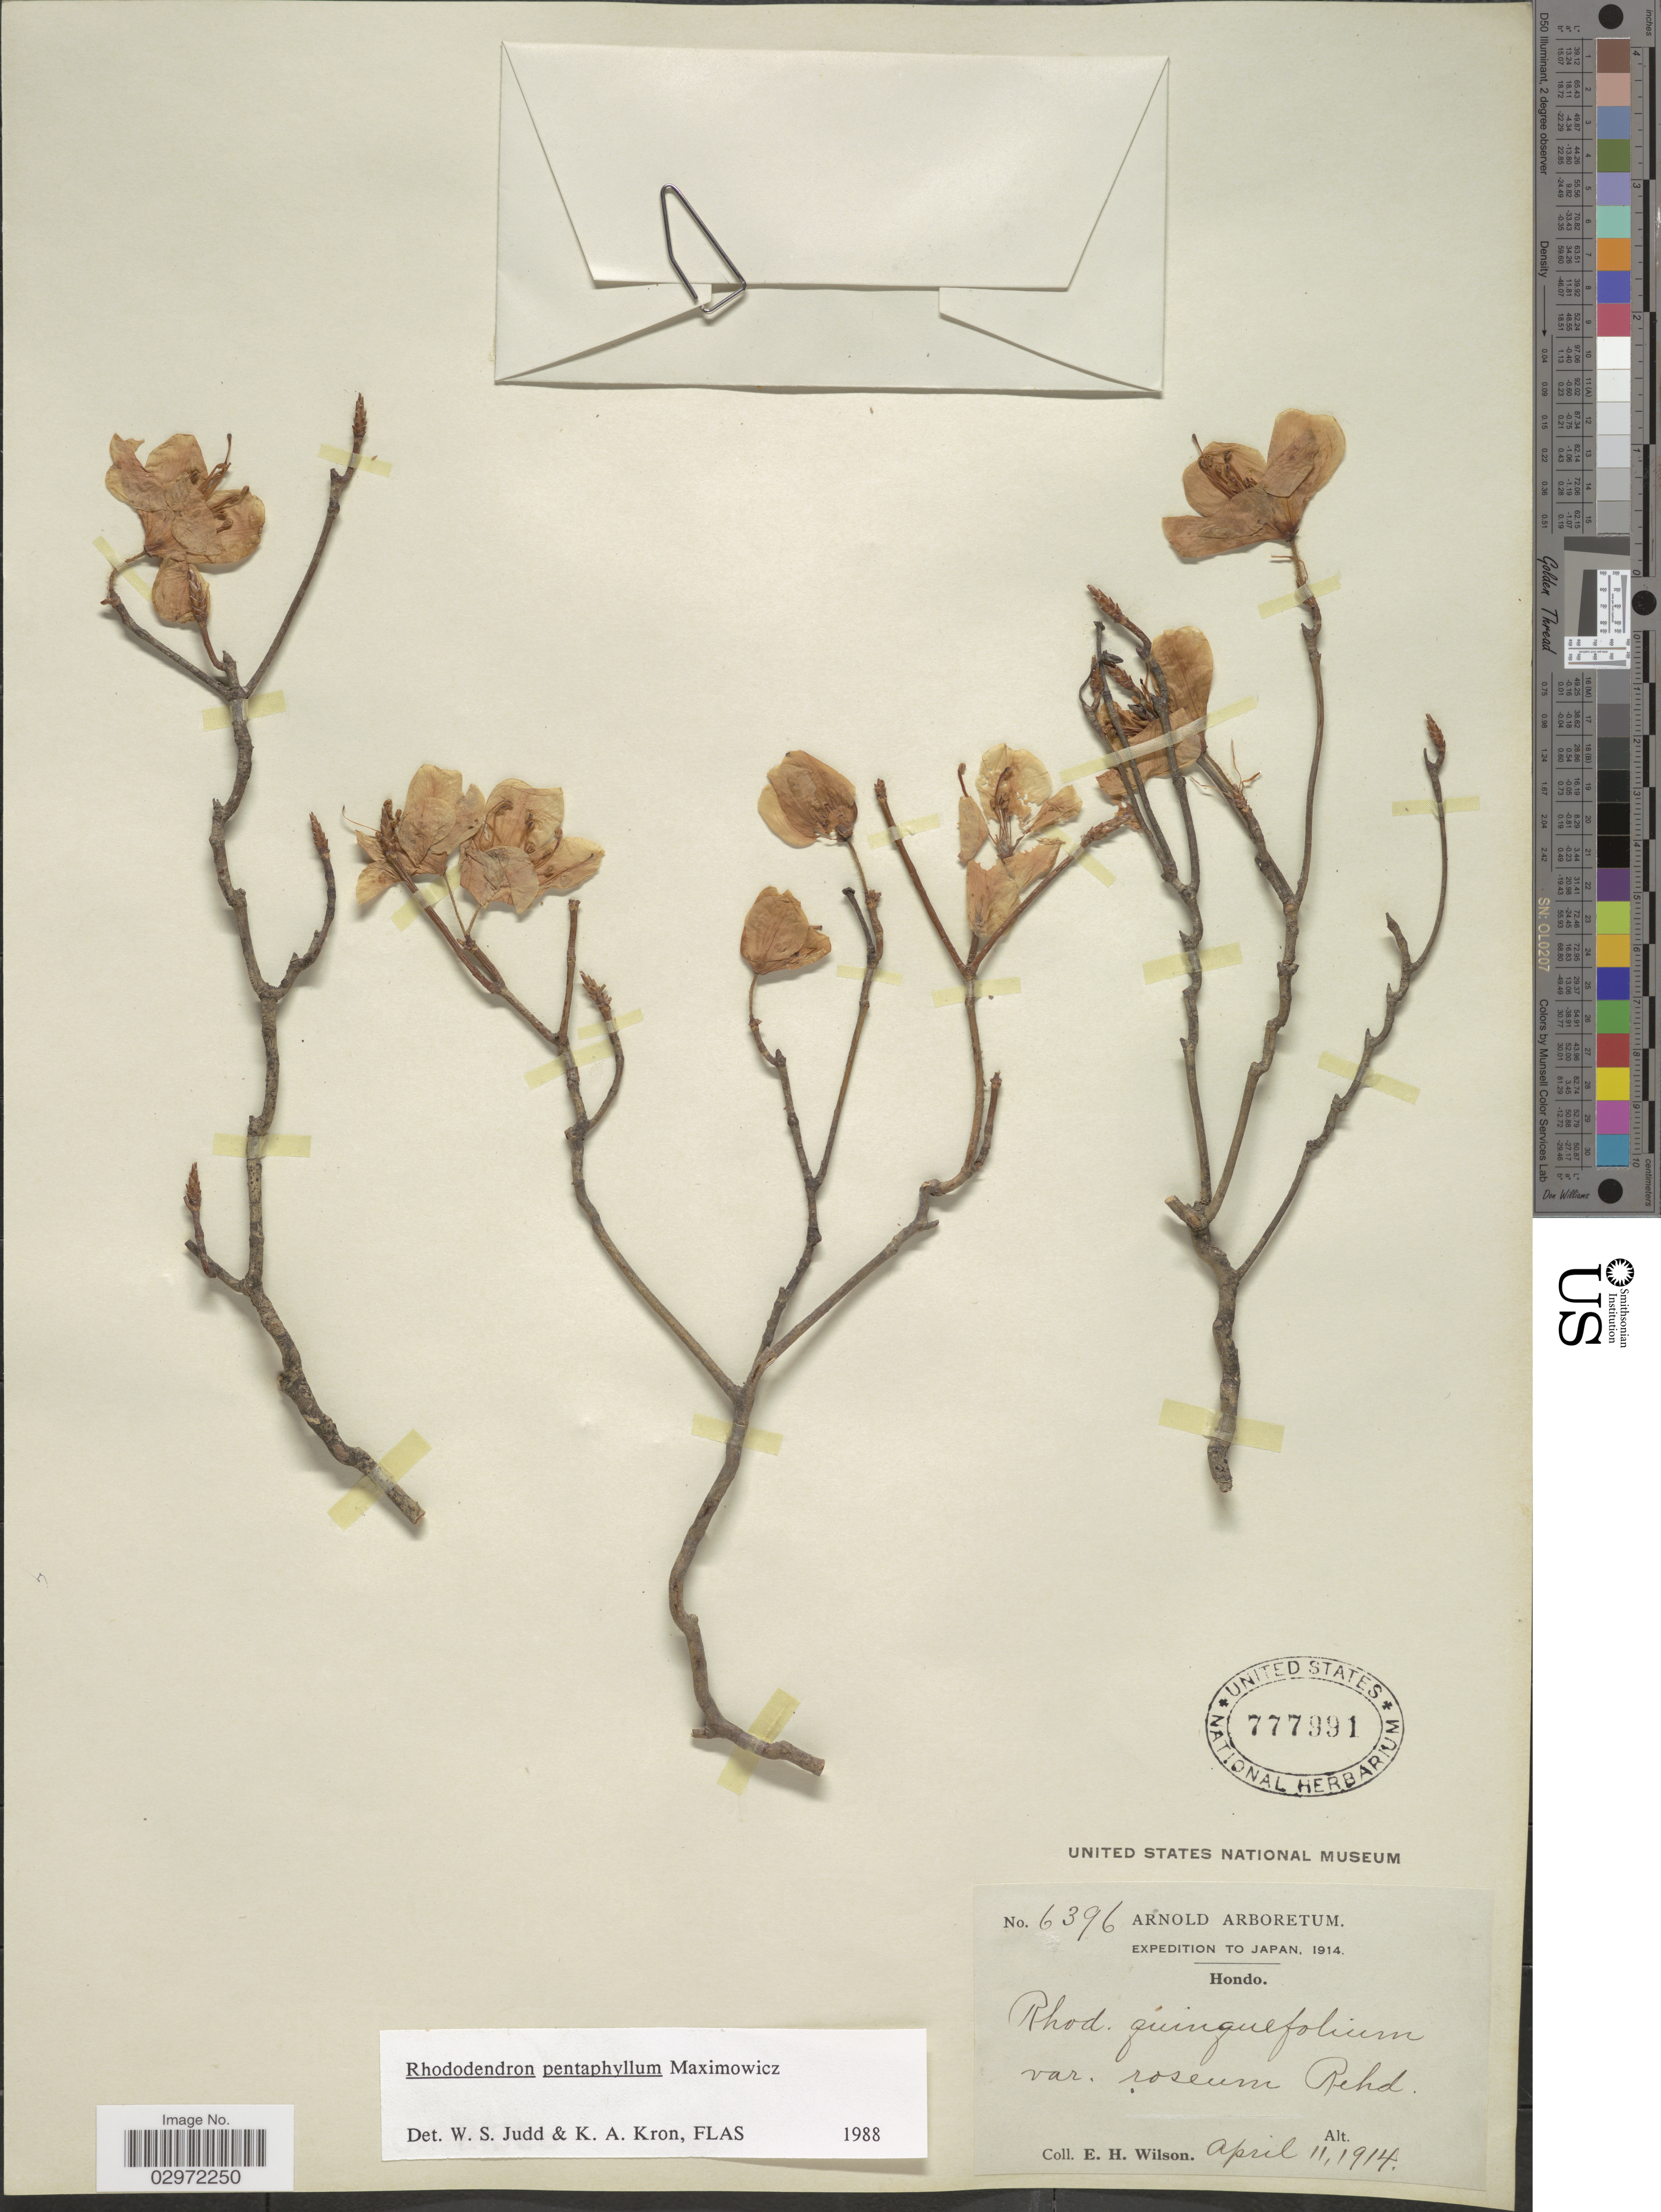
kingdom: Plantae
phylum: Tracheophyta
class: Magnoliopsida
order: Ericales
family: Ericaceae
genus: Rhododendron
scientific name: Rhododendron pentaphyllum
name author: Maxim.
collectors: E. Wilson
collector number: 6396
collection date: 1914-04-11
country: Japan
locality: Hondo.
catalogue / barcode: US 777991